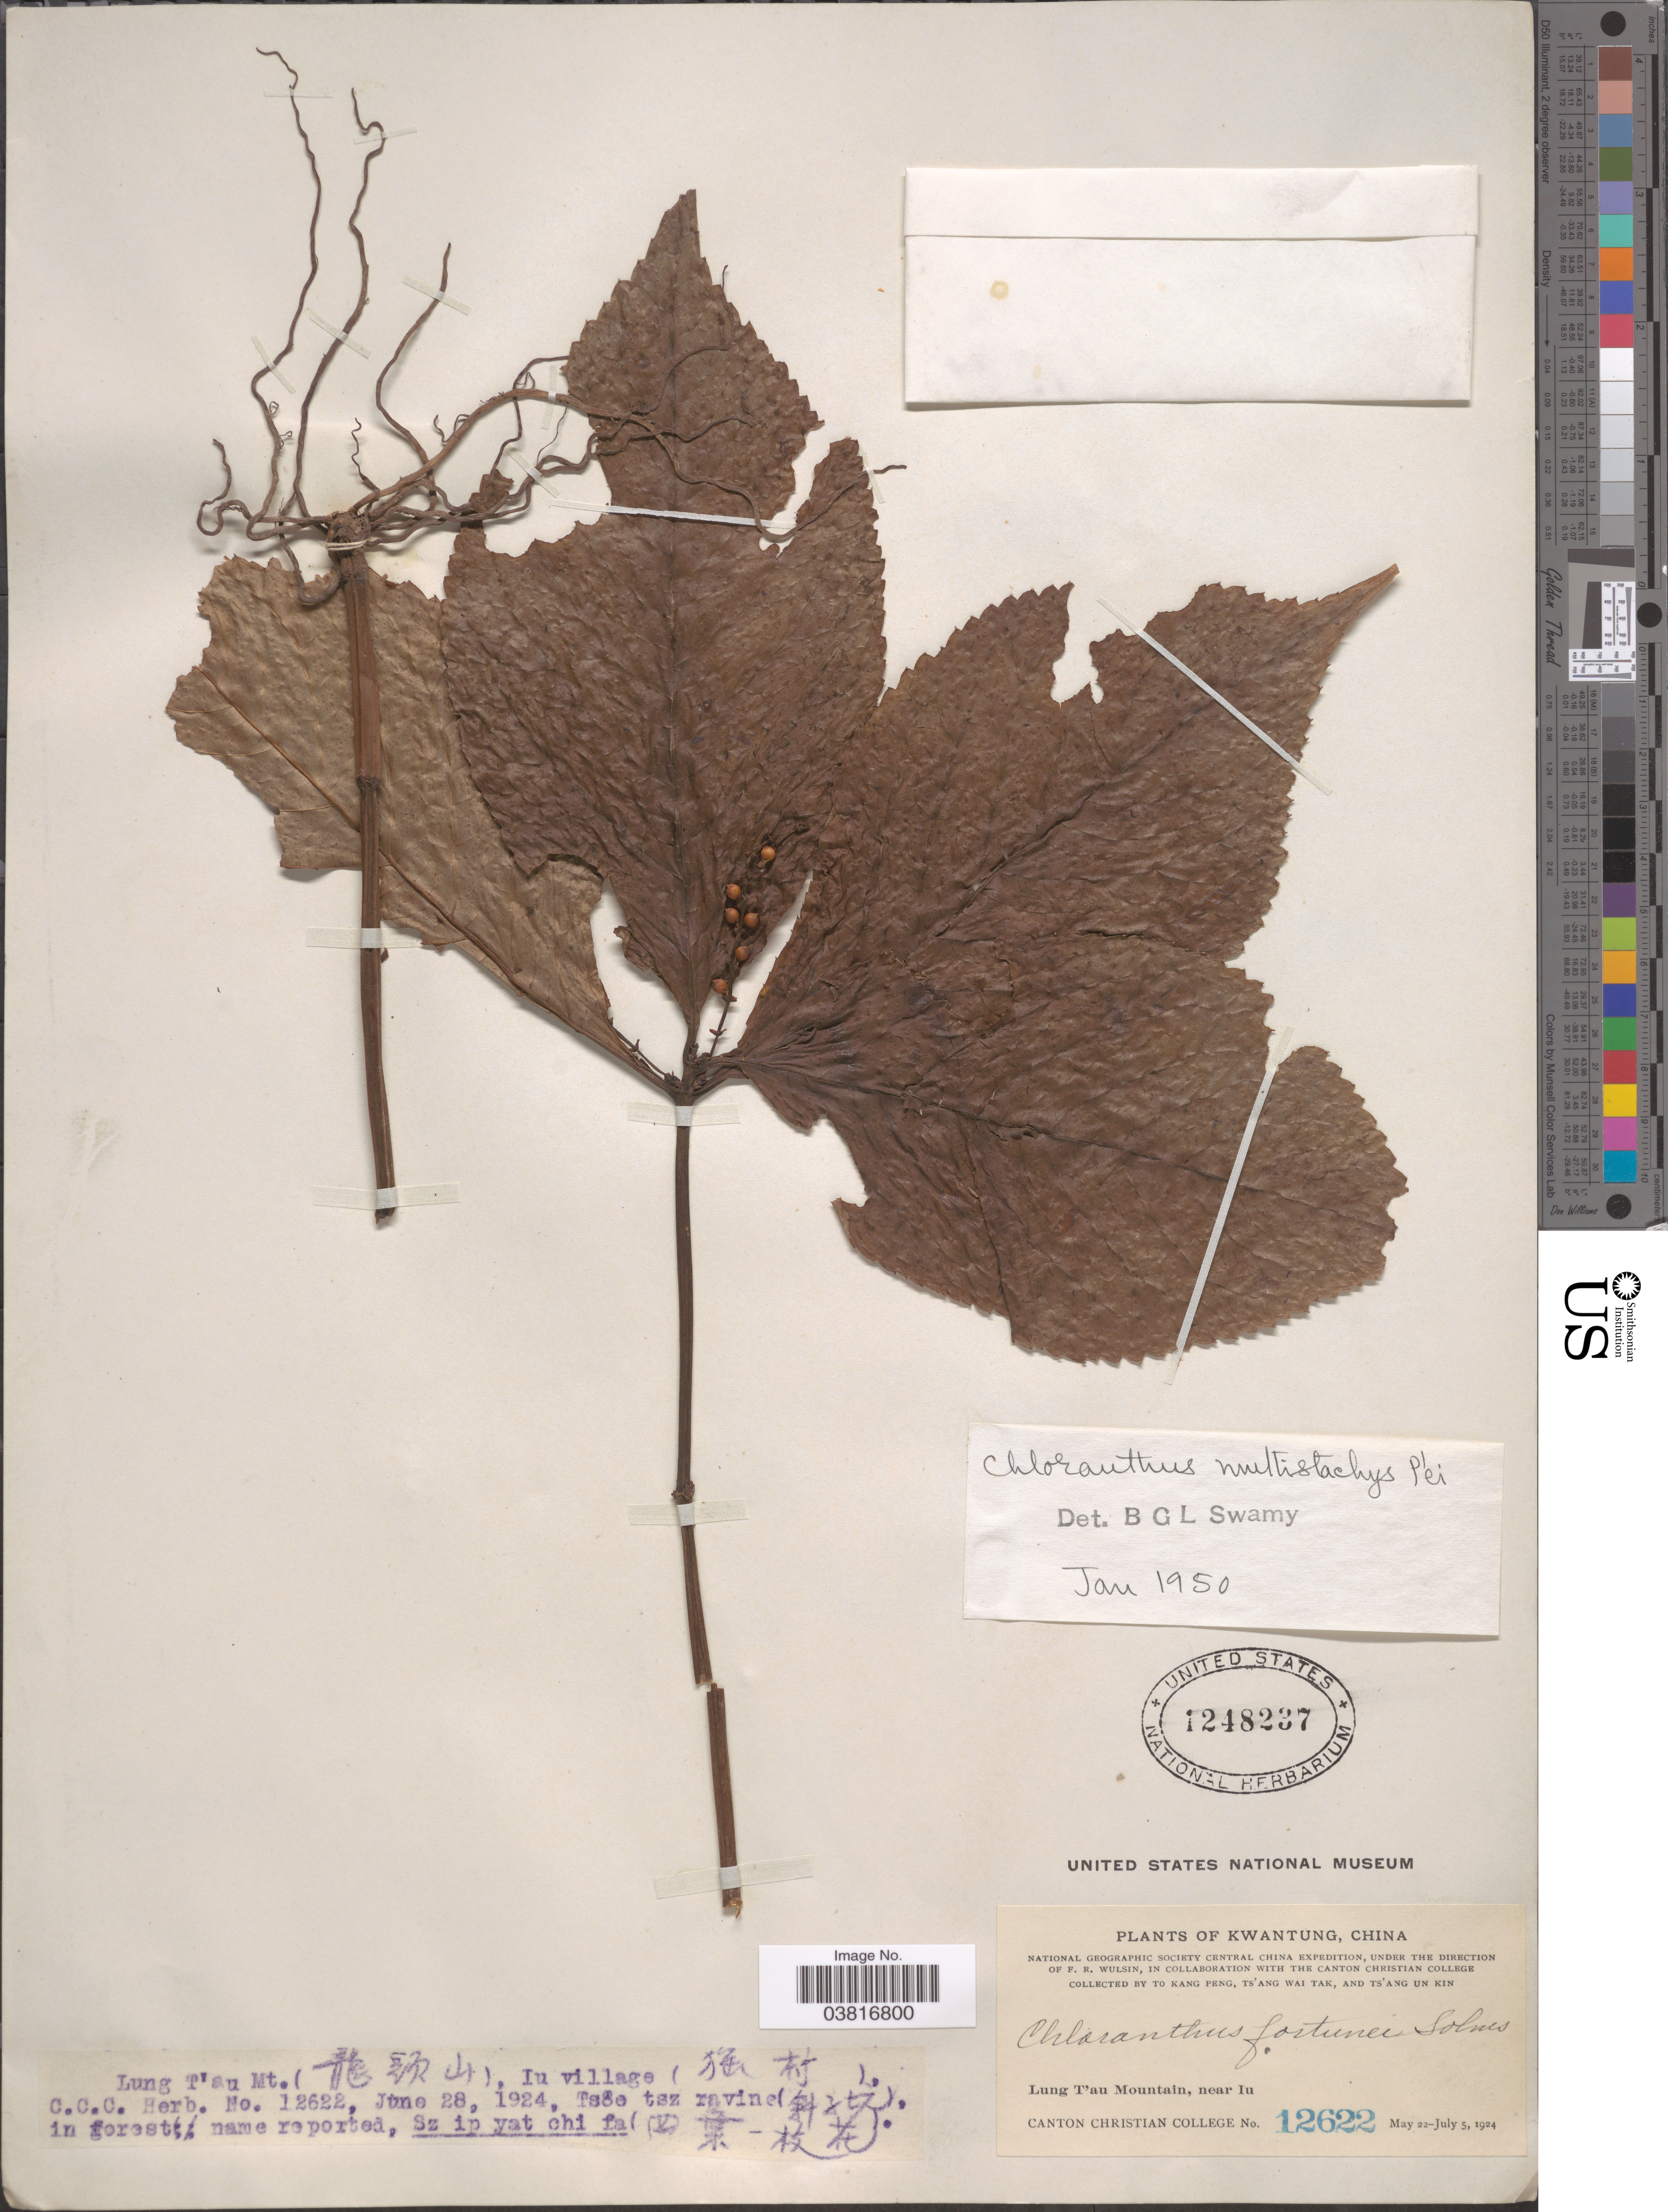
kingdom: Plantae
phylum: Tracheophyta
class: Magnoliopsida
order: Chloranthales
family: Chloranthaceae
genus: Chloranthus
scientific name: Chloranthus multistachys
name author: C. P'ei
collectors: T. K. Peng, W. T. Tsang & Ts' Ang Un Kin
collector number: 12622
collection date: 1924-05-22/1924-07-05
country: China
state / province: Guangdong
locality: Kwangtung. Lung T'au Mountain, near Iu. Lung T'au Mt. (X), Iu village (X).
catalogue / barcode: US 1248237